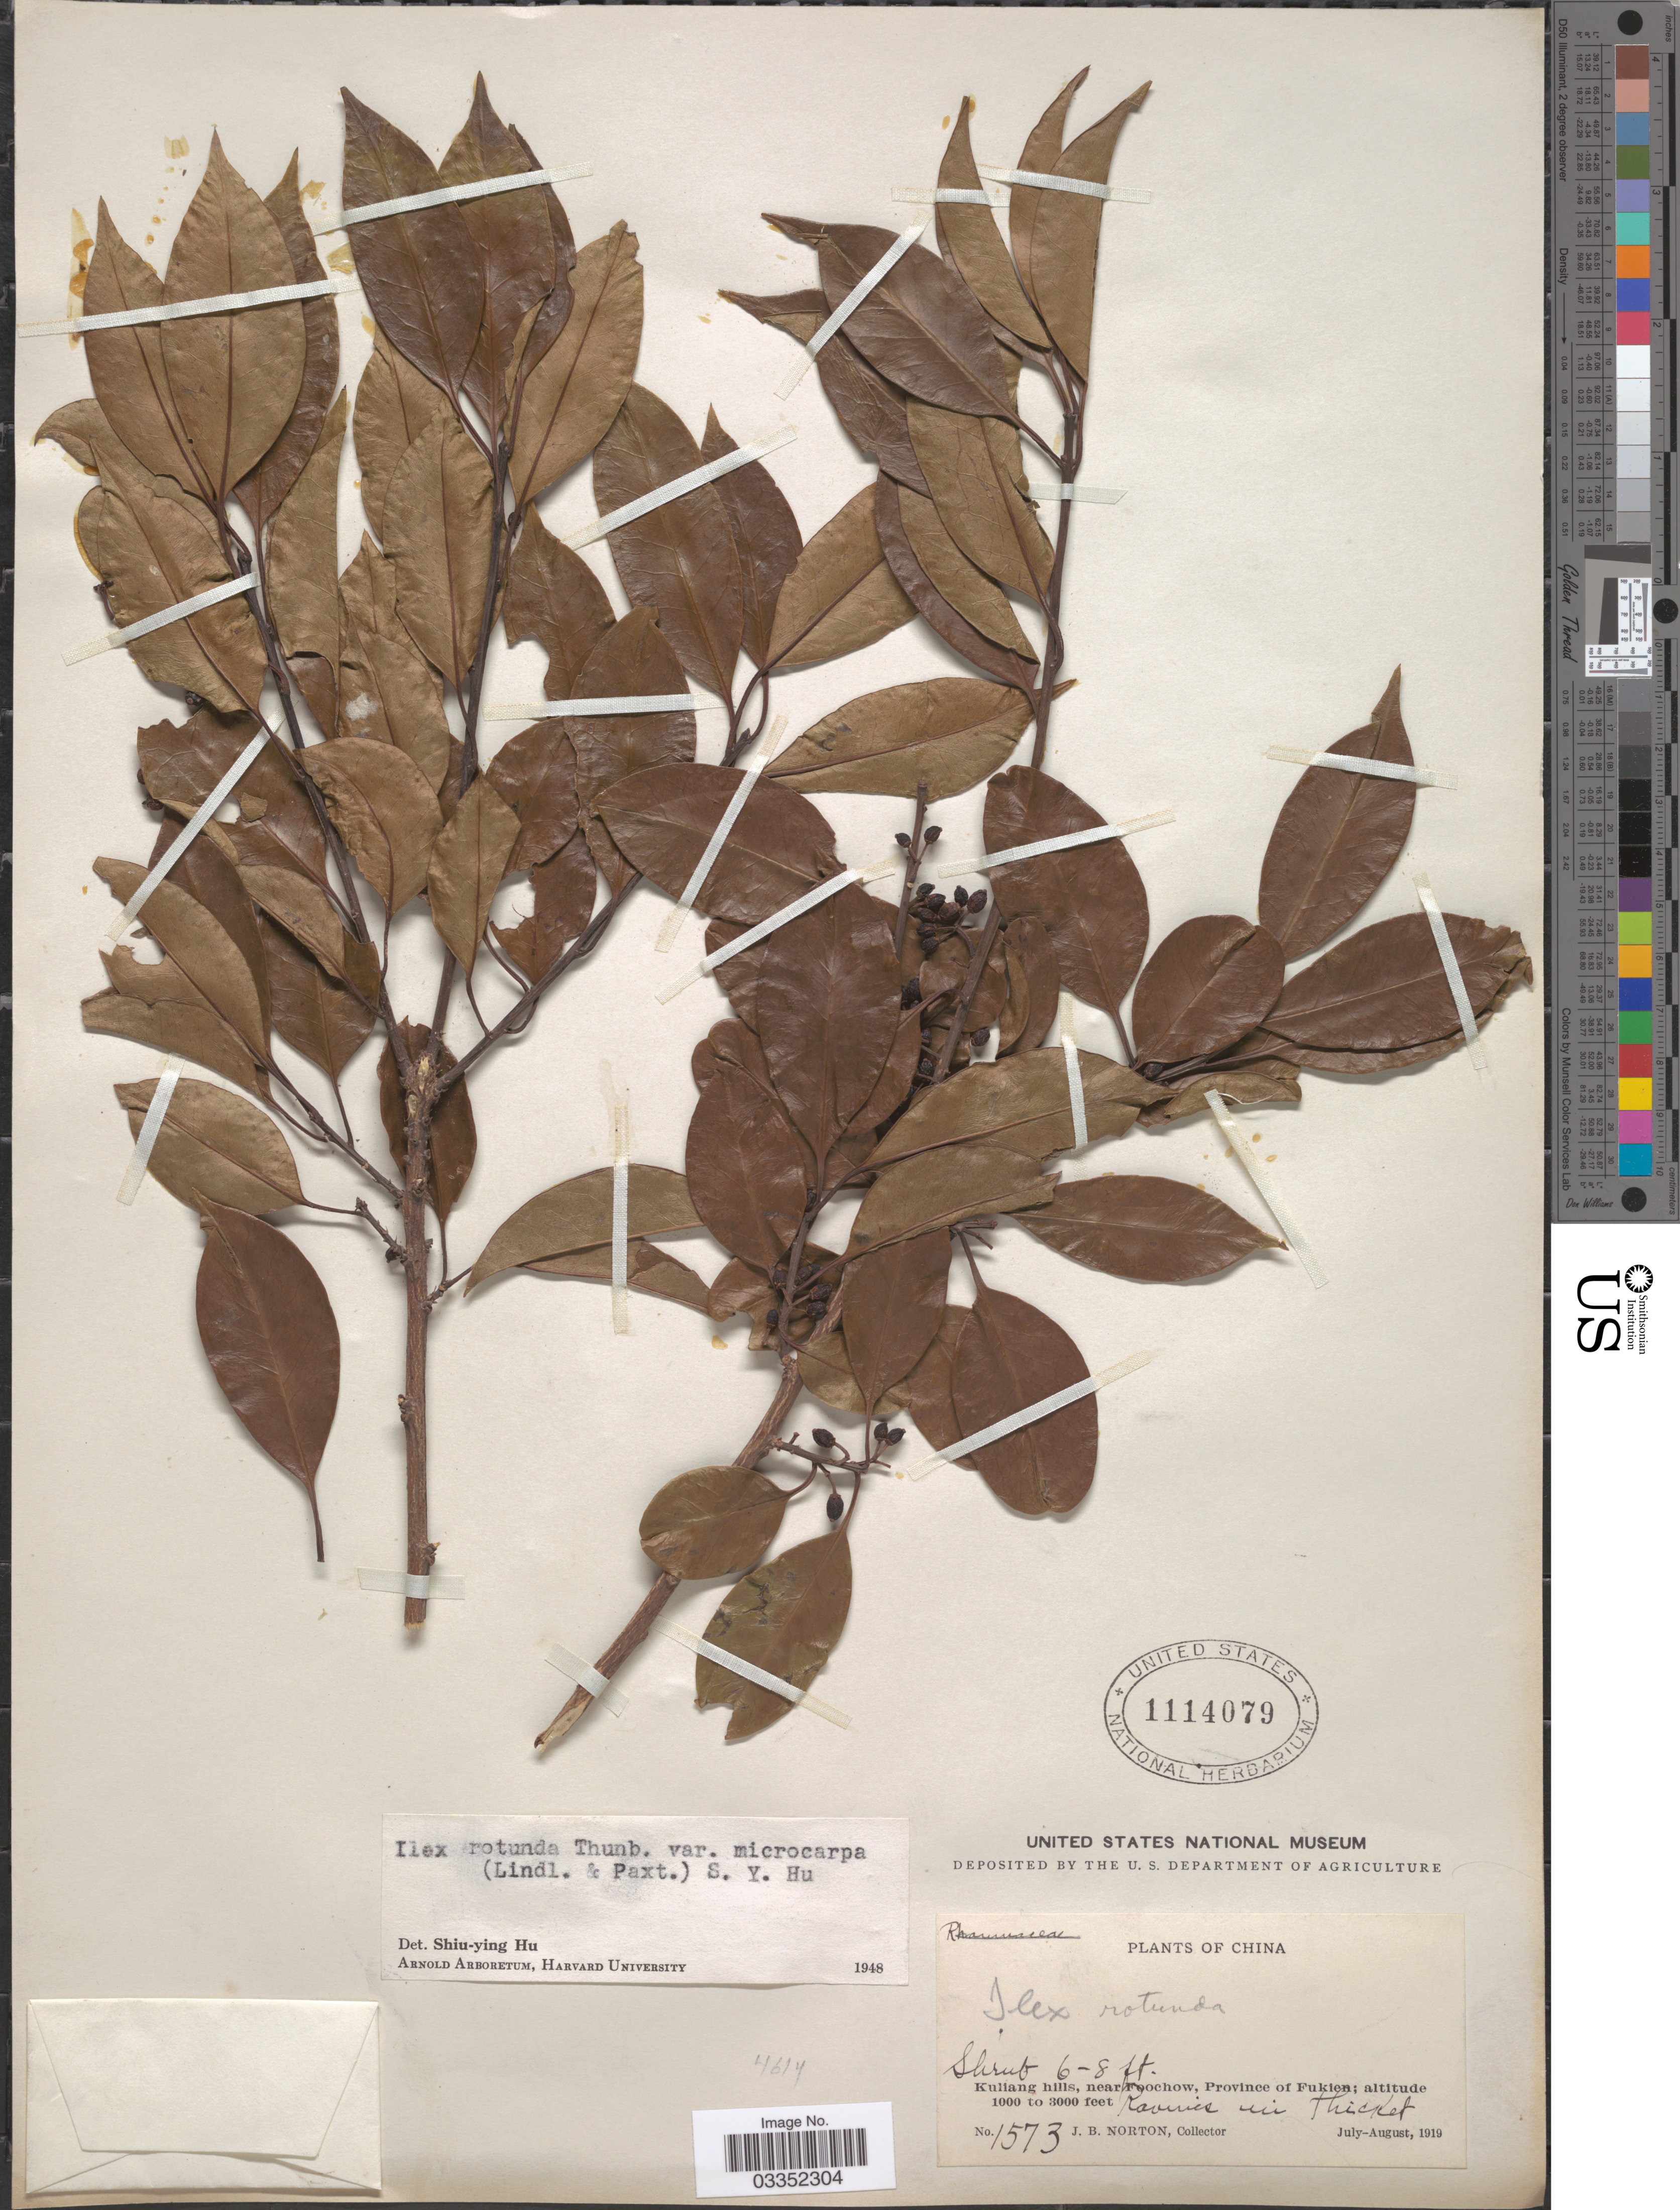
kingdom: Plantae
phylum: Tracheophyta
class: Magnoliopsida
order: Aquifoliales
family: Aquifoliaceae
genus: Ilex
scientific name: Ilex rotunda var. microcarpa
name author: (Lindl. ex Paxton) S.Y. Hu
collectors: J. B. Norton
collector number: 1573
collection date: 1919-07/1919-08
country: China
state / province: Fujian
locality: Kuliang hills, near Foochow, Province of Fukien.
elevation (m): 305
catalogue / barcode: US 1114079